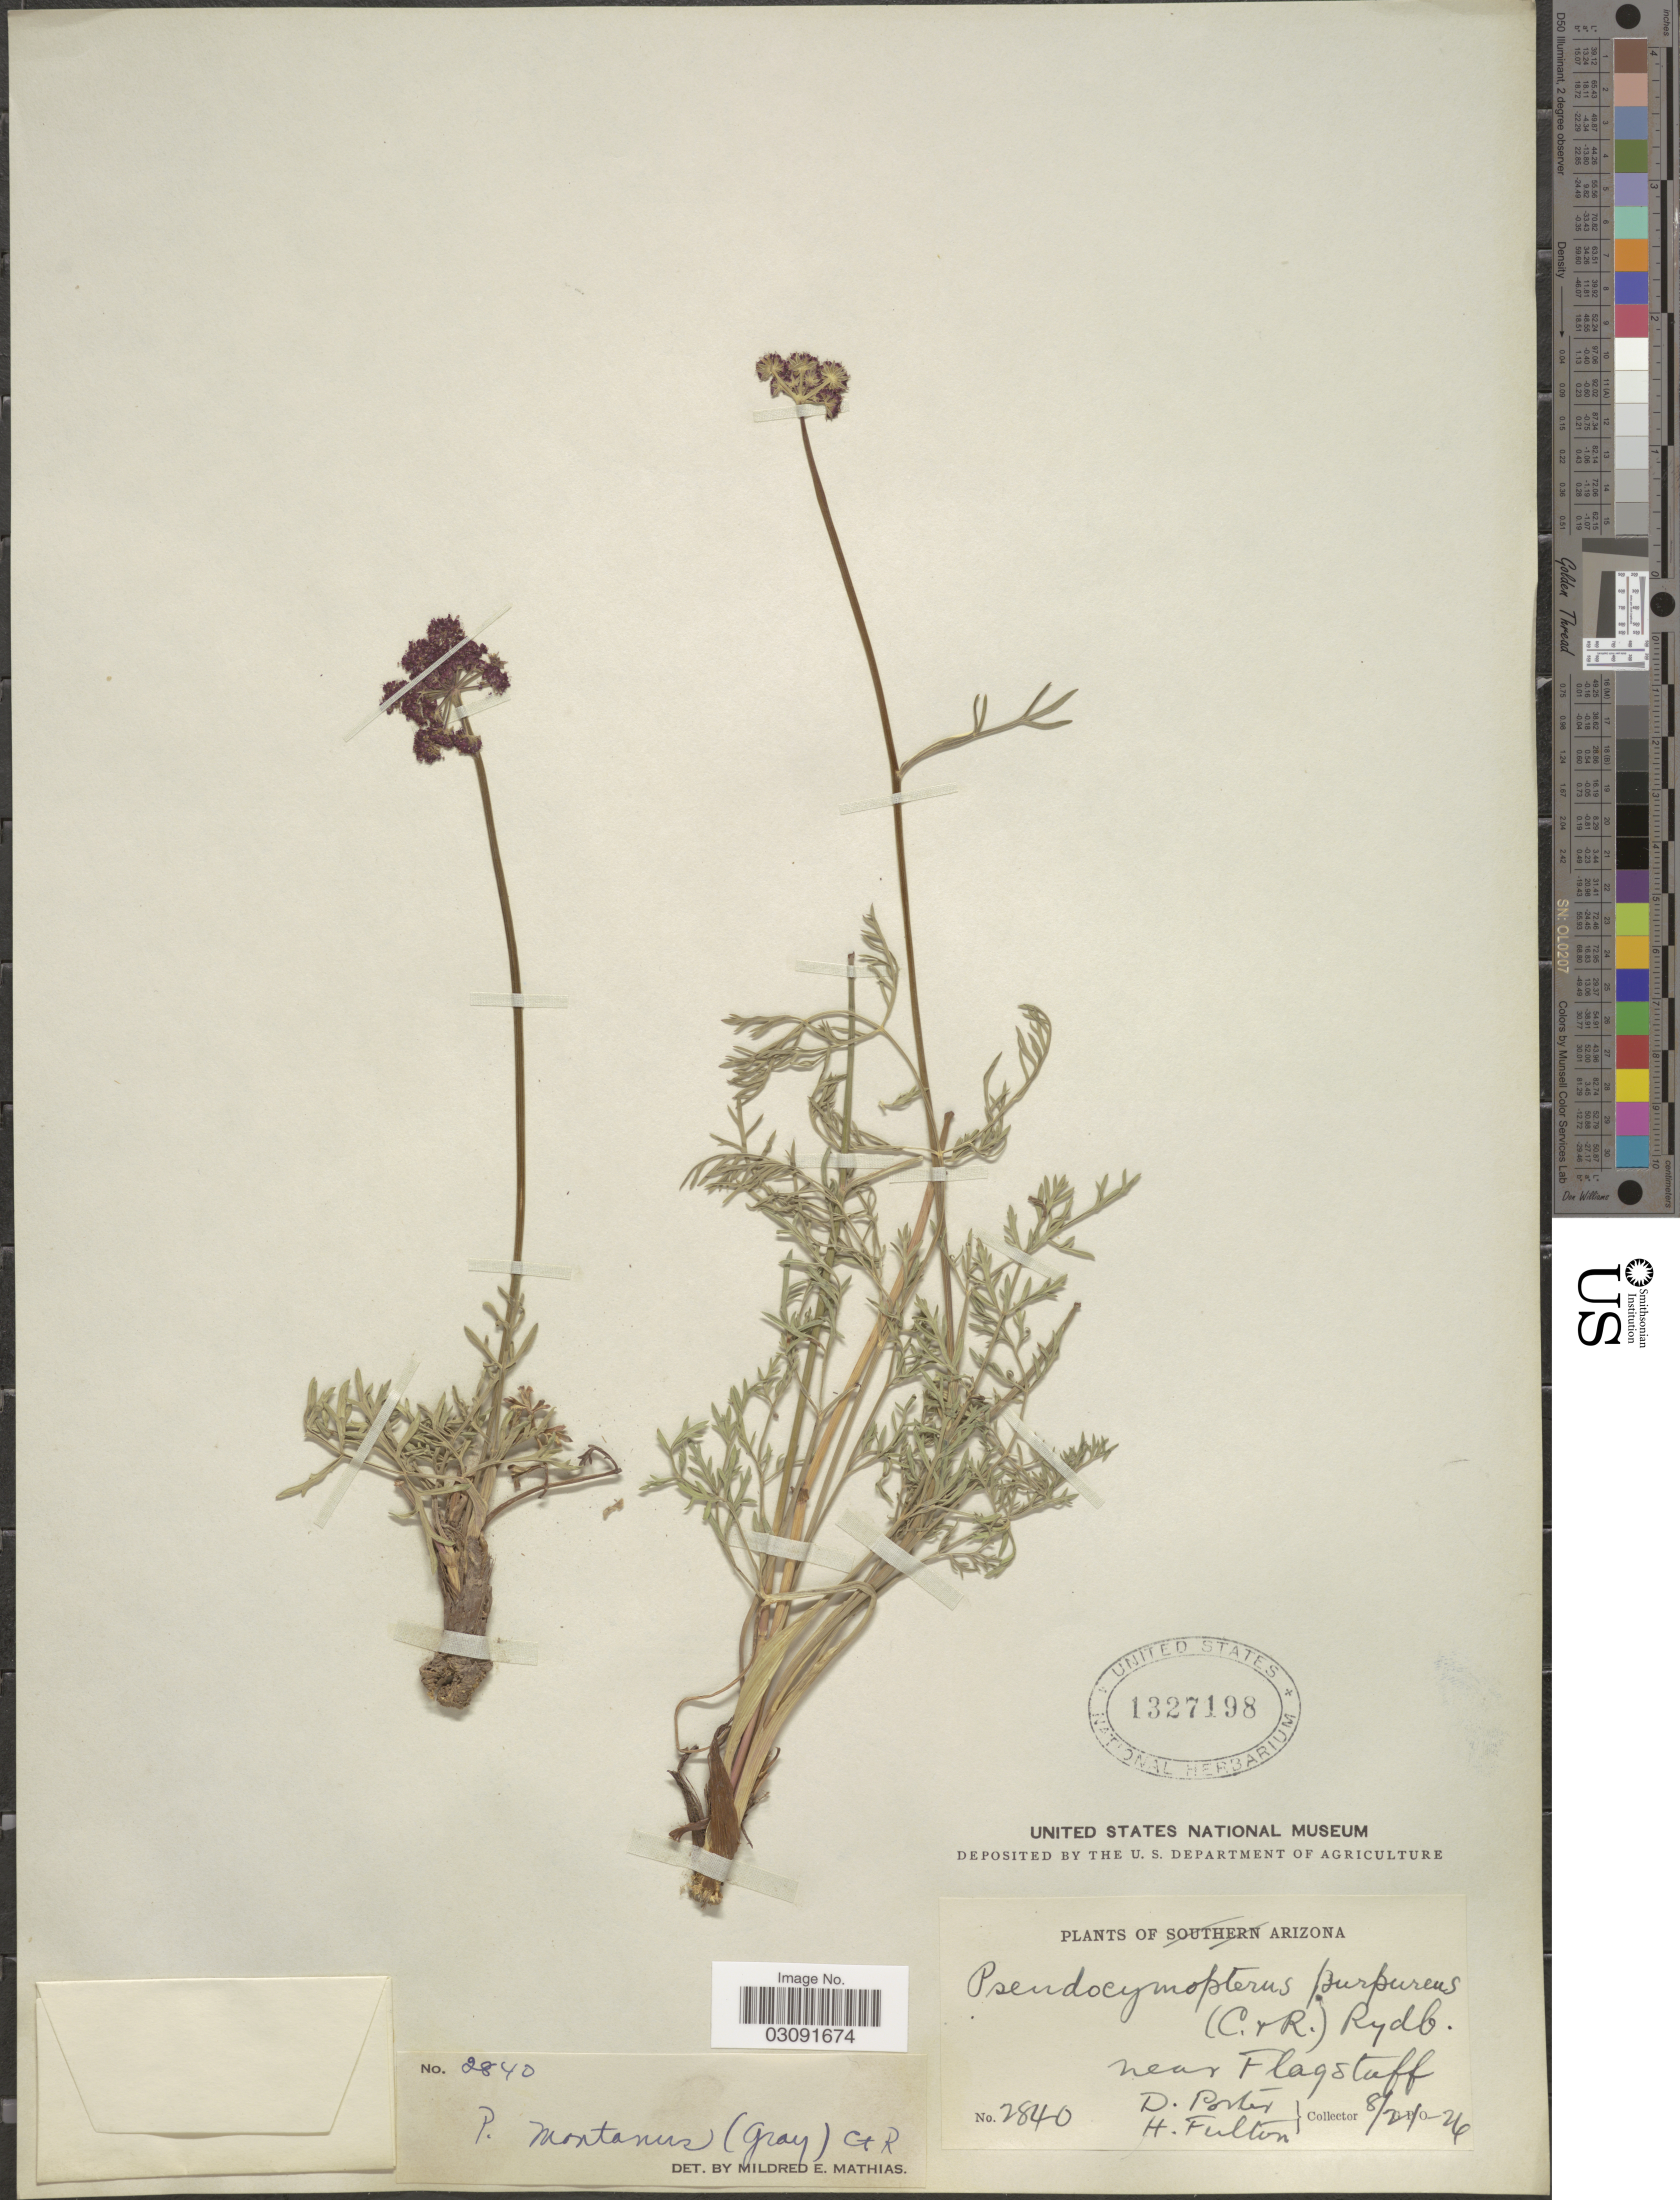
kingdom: Plantae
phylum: Tracheophyta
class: Magnoliopsida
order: Apiales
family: Apiaceae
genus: Pseudocymopterus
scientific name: Pseudocymopterus montanus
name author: (A. Gray) J.M. Coult. & Rose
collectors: D. Porter & H. Fulton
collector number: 2840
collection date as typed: Transcribed d/m/y: 2/8/26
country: United States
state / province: Arizona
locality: Near Flagstaff.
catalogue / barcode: US 1327198